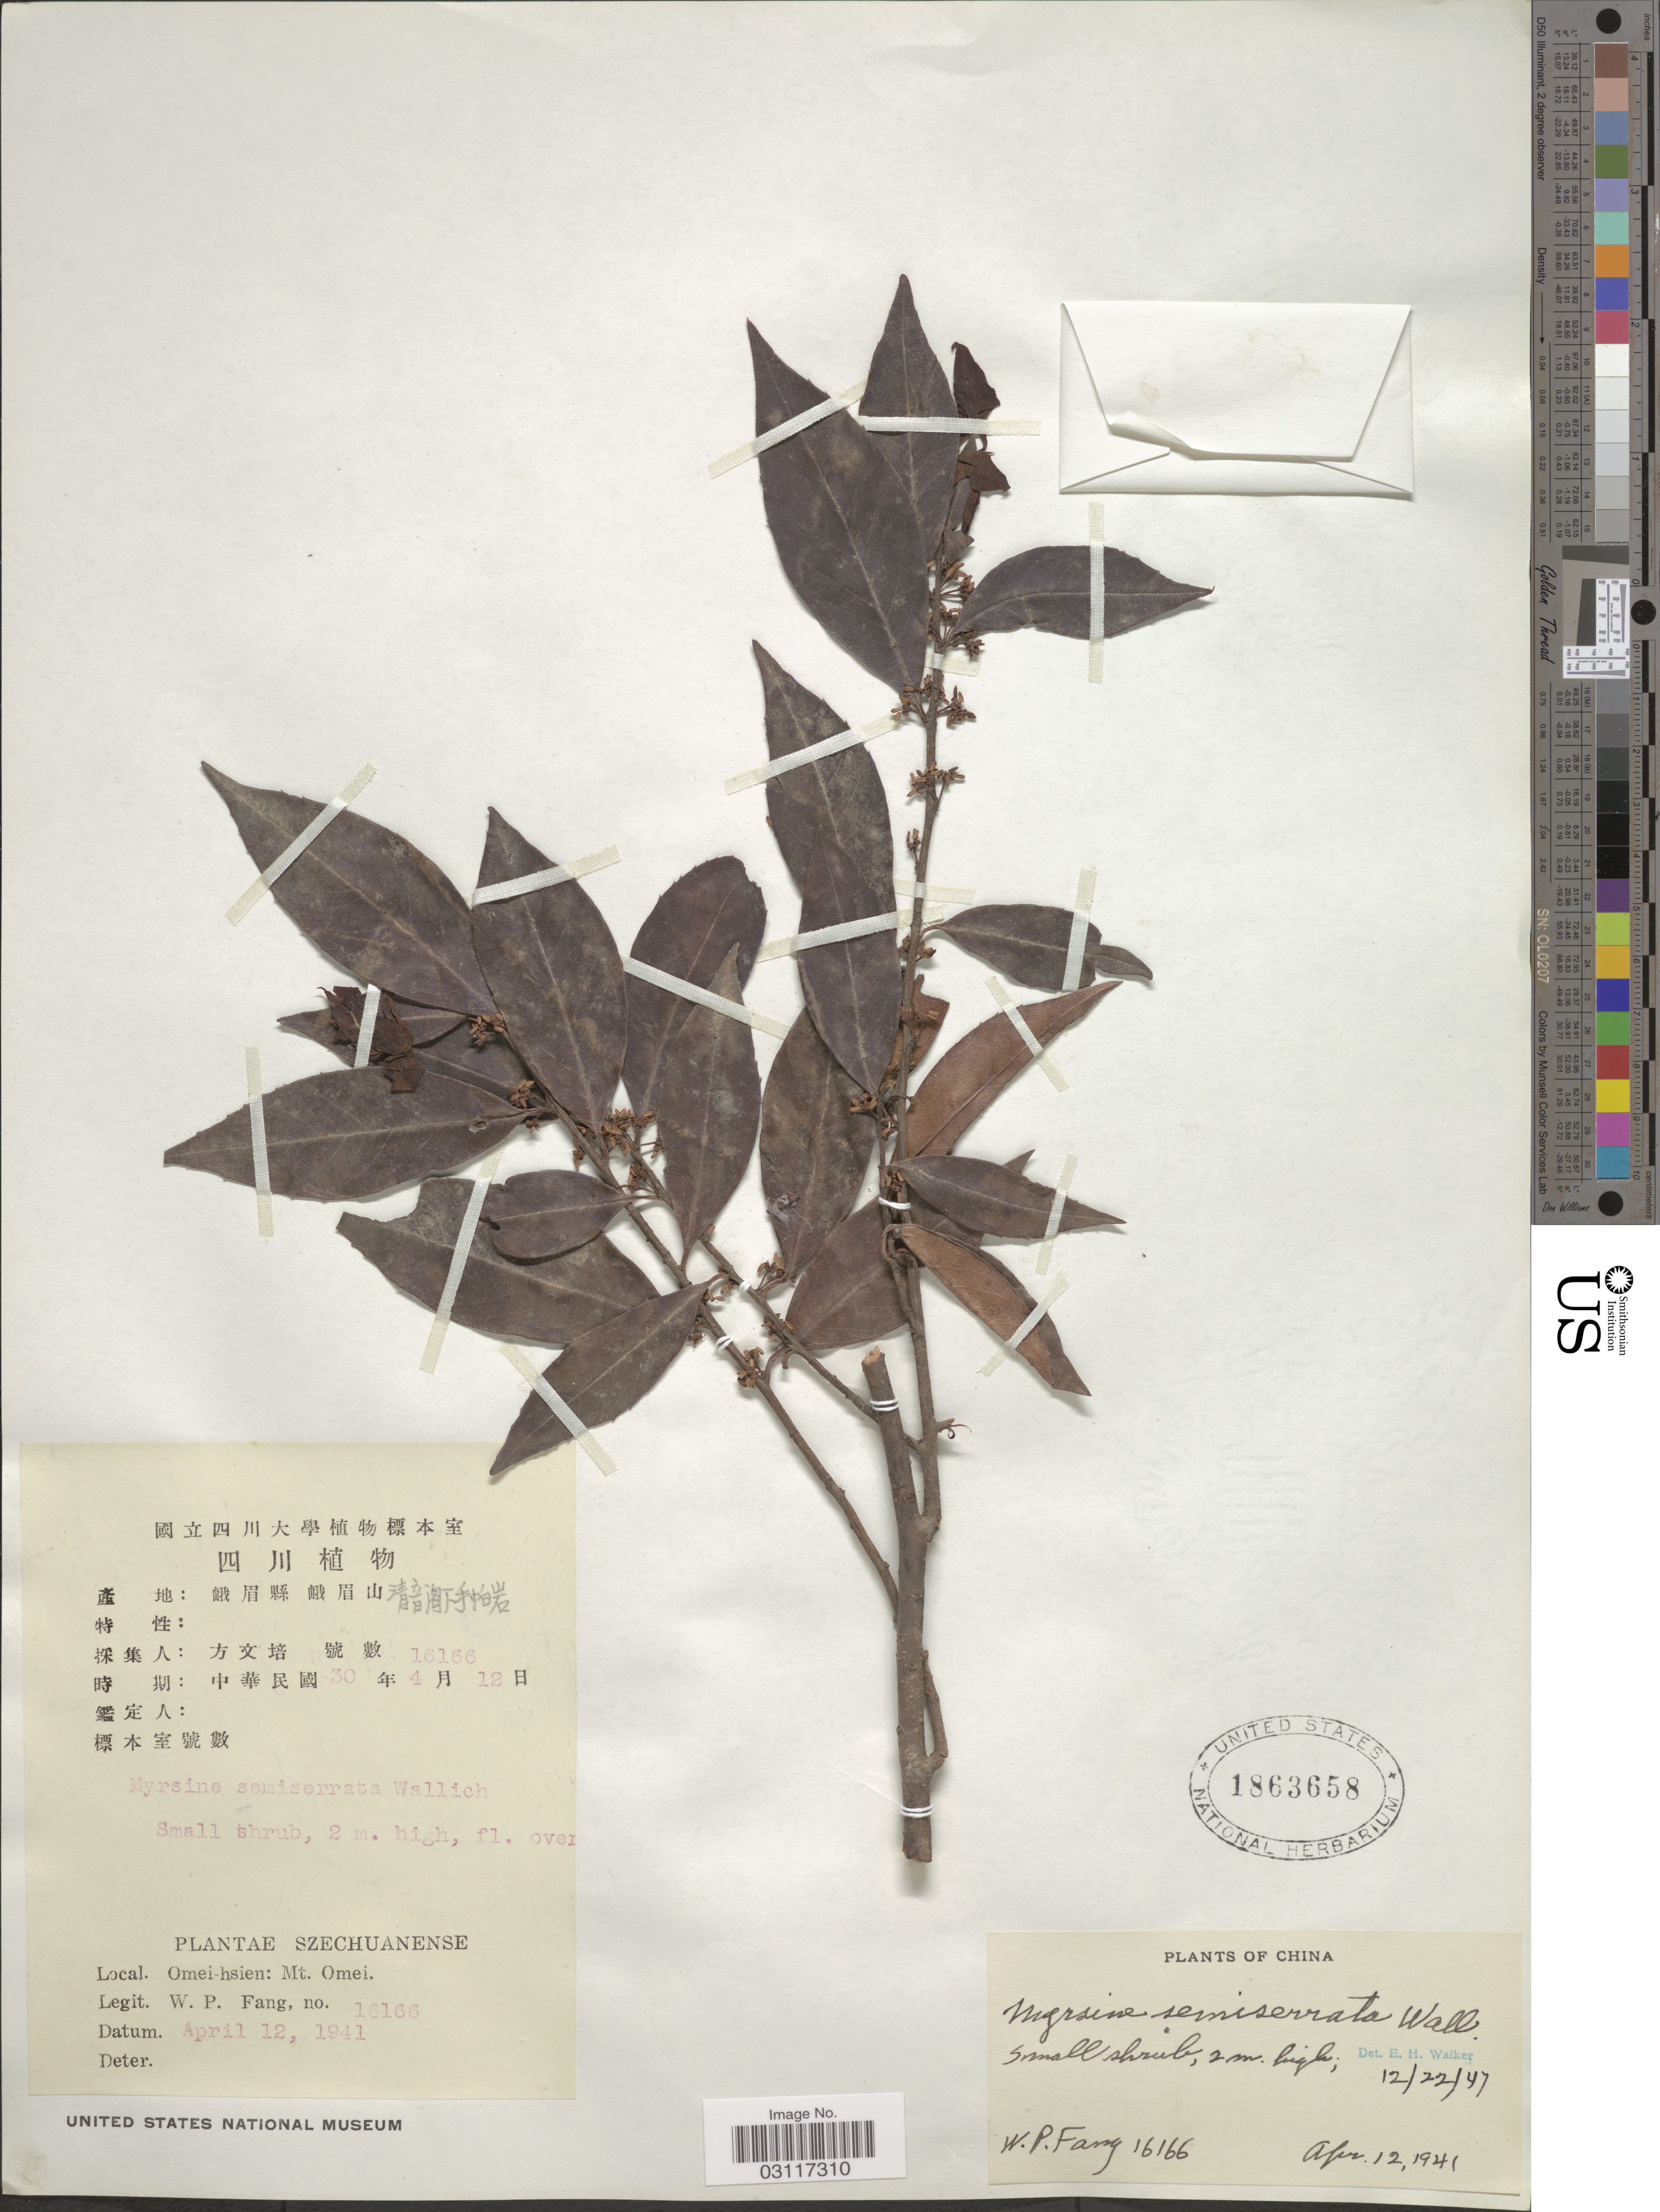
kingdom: Plantae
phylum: Tracheophyta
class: Magnoliopsida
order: Ericales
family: Primulaceae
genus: Myrsine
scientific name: Myrsine semiserrata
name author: Wall.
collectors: W. P. Fang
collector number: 16166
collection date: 1941-04-12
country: China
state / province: Sichuan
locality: Szechuanense. Omei-hsien: Mt. Omei.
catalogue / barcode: US 1863658